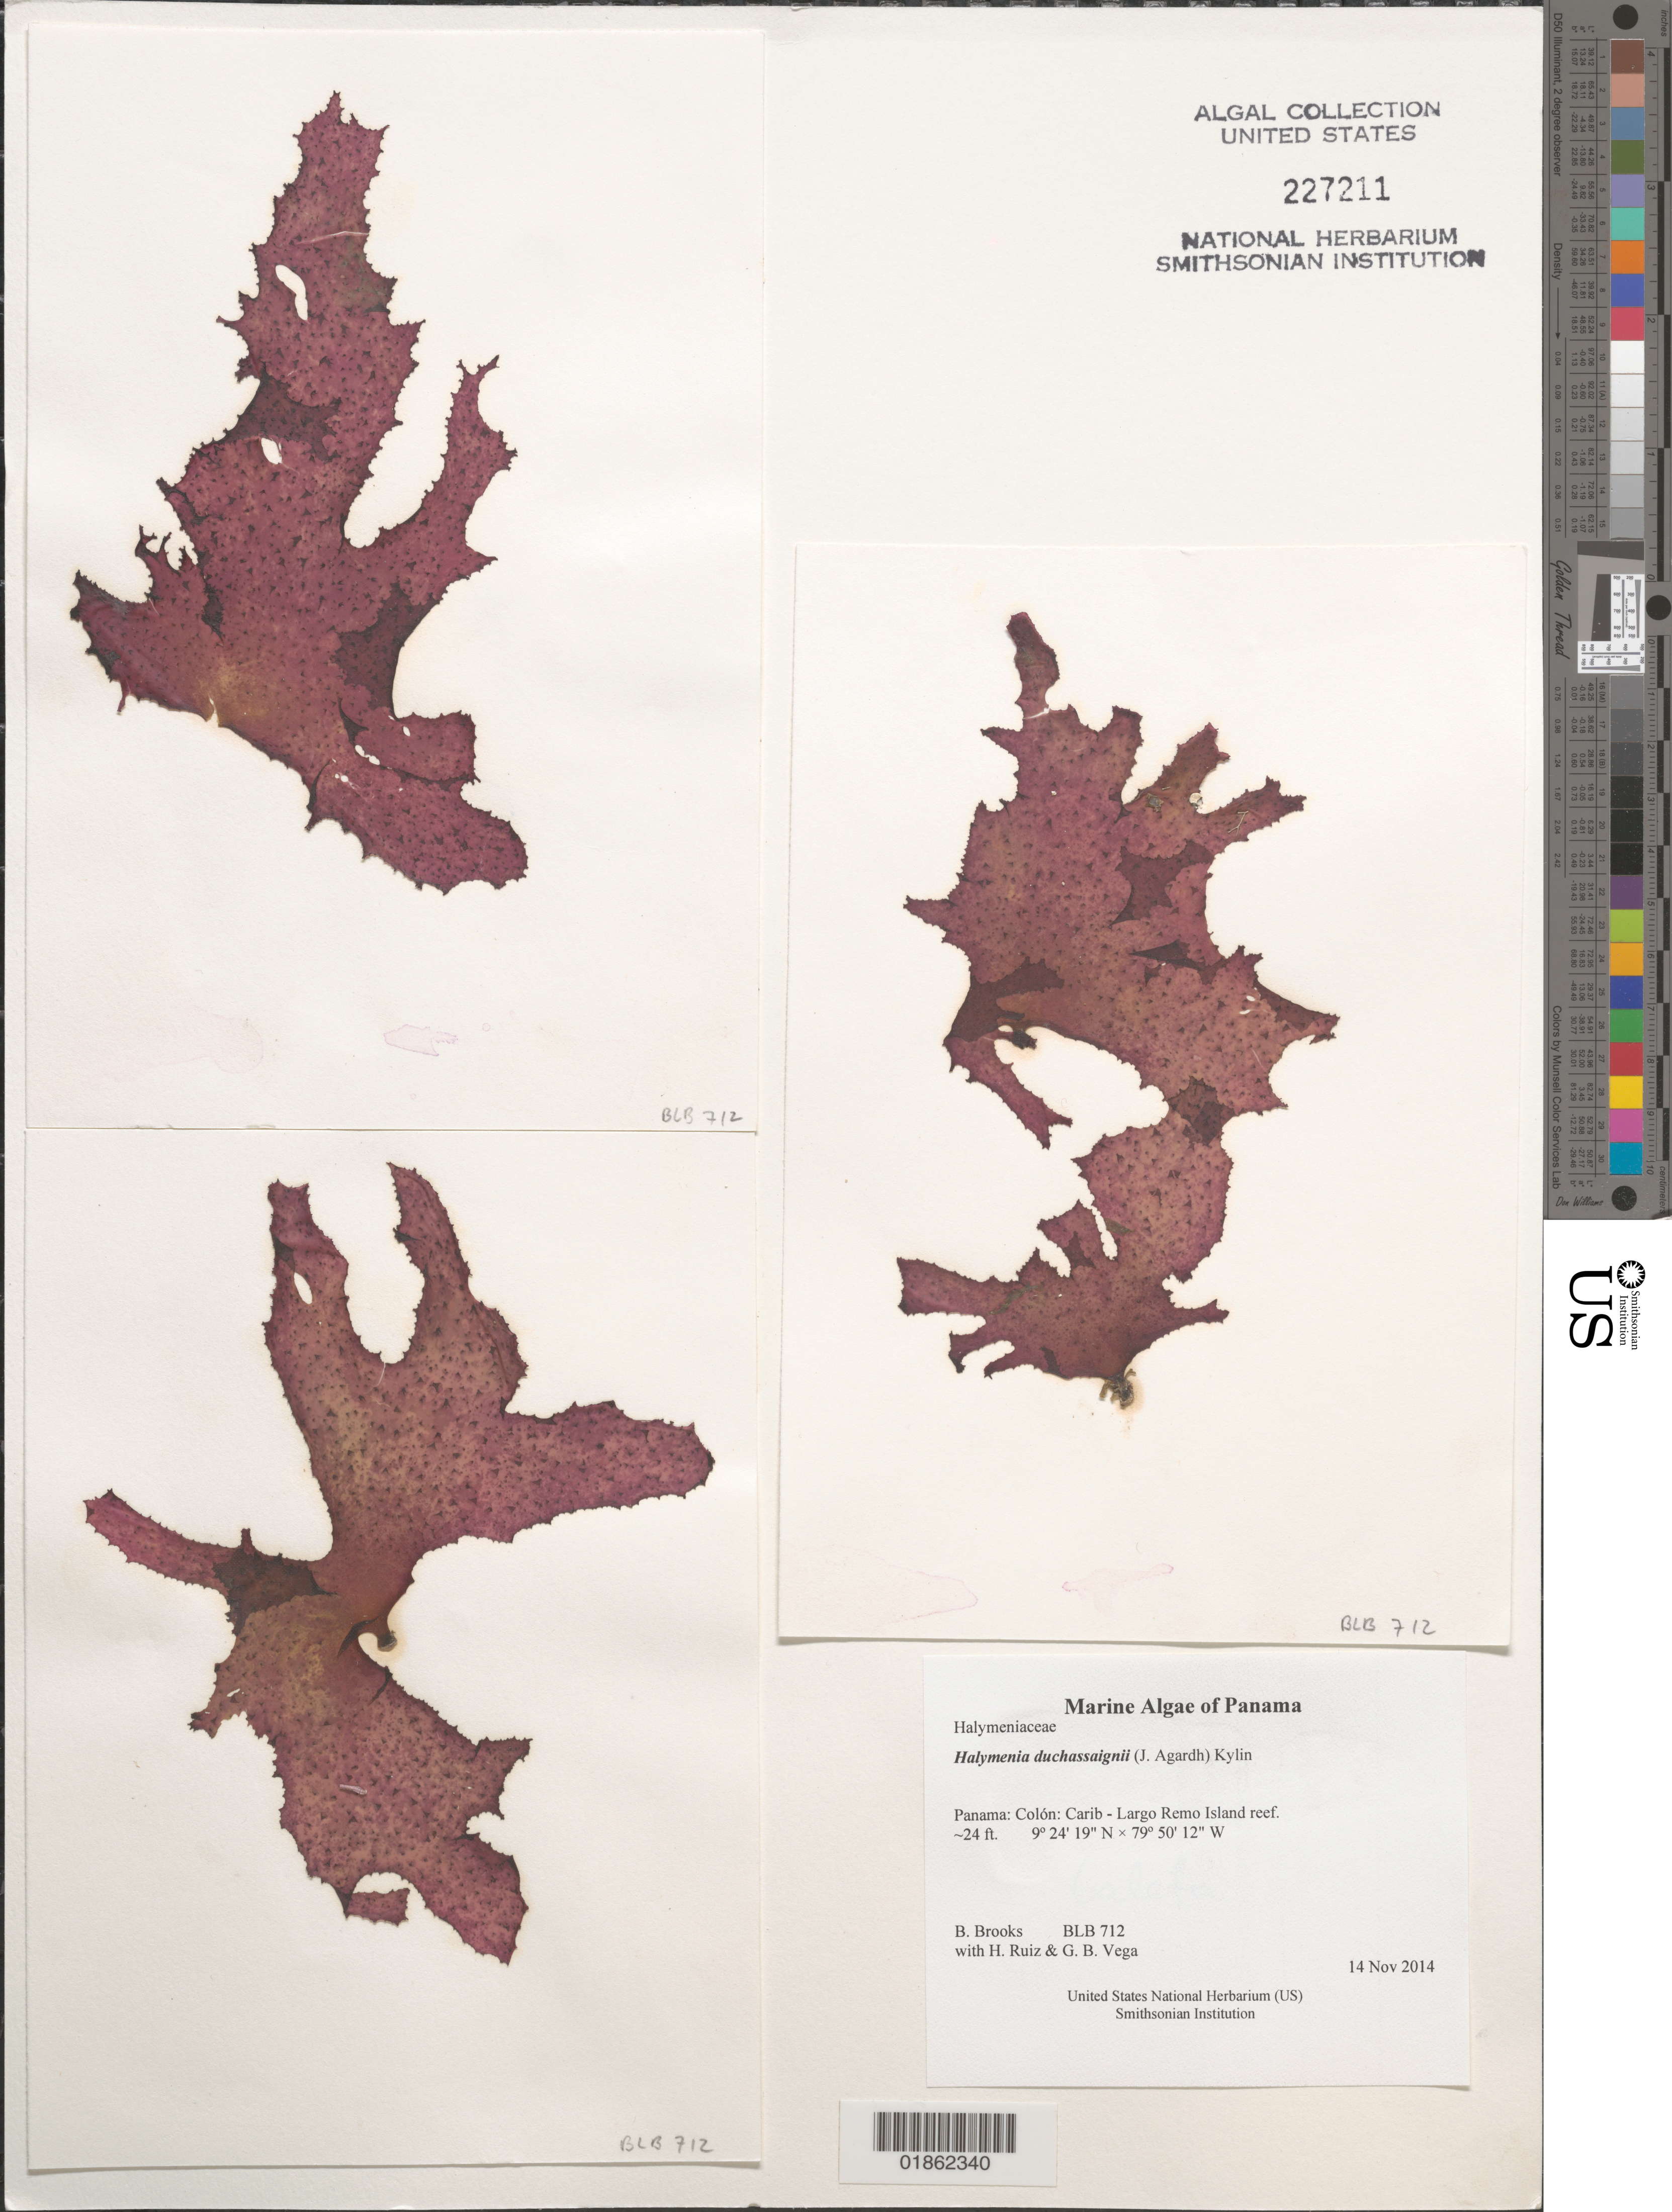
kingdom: Plantae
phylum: Rhodophyta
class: Florideophyceae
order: Halymeniales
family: Halymeniaceae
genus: Halymenia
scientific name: Halymenia duchassaignii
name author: (J. Agardh) Kylin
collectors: B. Brooks, H. Ruiz & G. B. Vega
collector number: BLB 712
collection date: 2014-11-14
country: Panama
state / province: Colón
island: Largo Remo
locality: Carib - Largo Remo Island reef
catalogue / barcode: US 227211